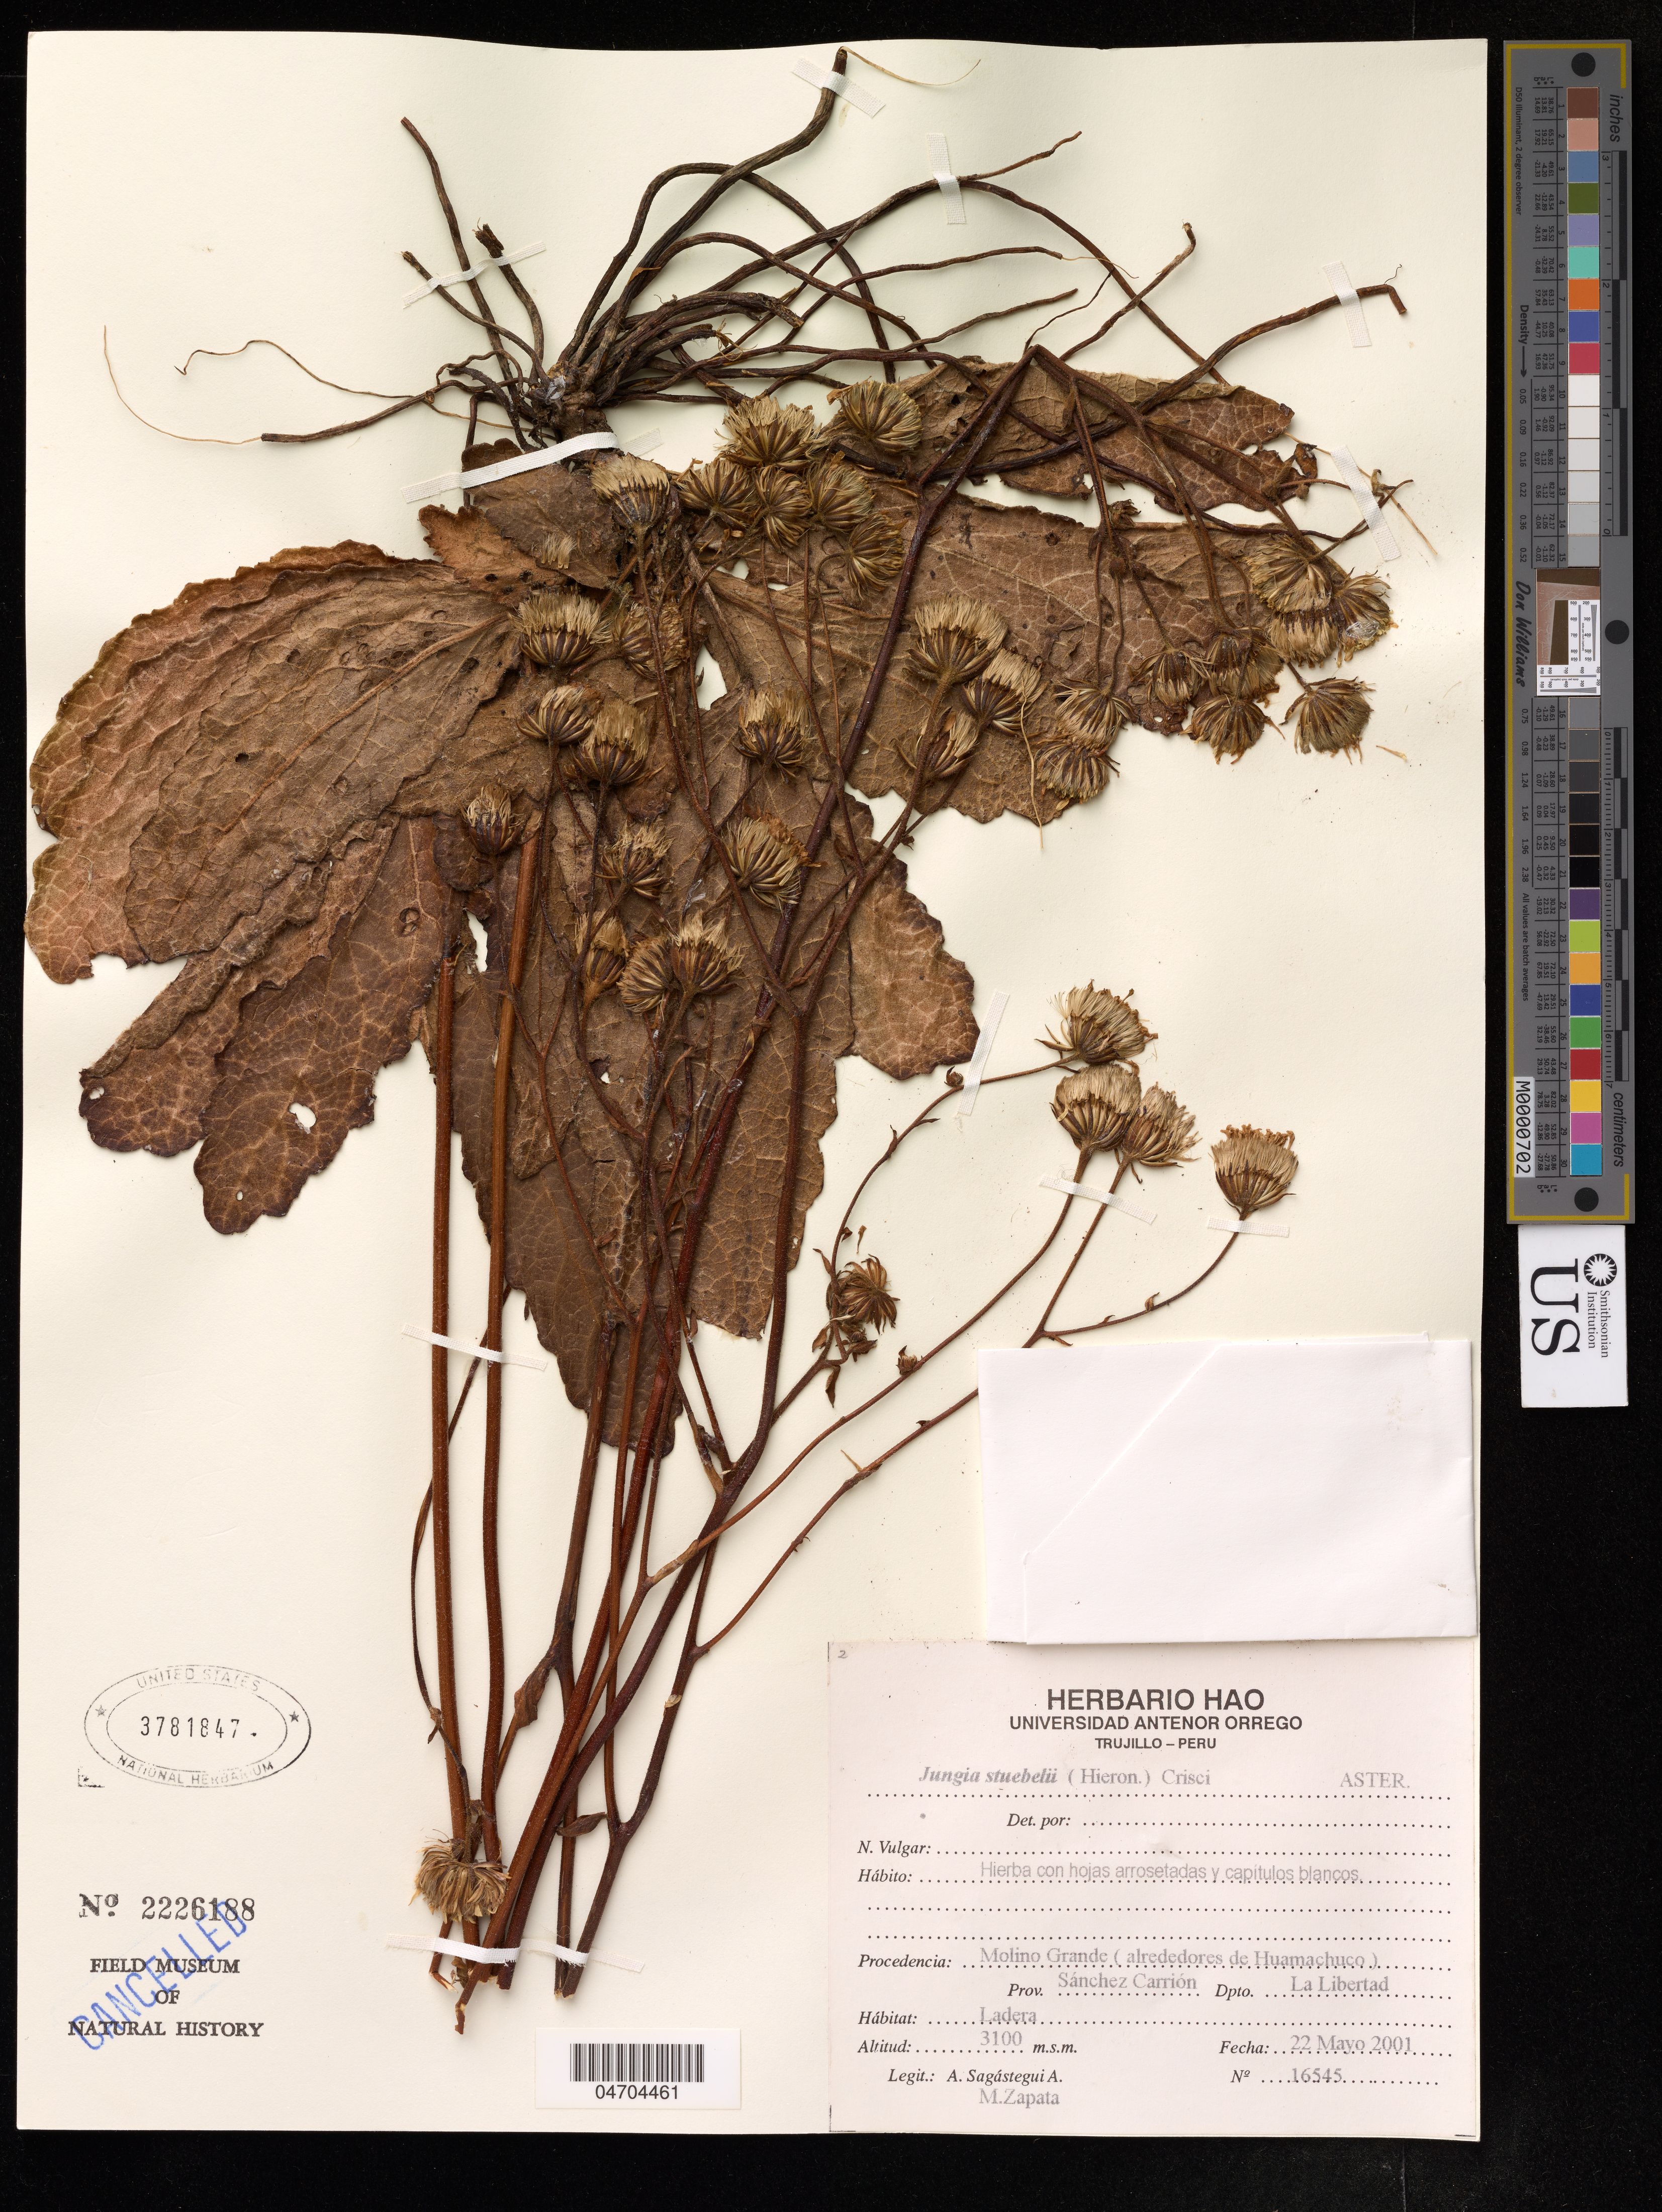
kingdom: Plantae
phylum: Tracheophyta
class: Magnoliopsida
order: Asterales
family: Asteraceae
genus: Jungia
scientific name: Jungia stuebelli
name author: (Hieron.) Crisci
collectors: A. Sagastegui & M. Zapata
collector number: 16545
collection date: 2001-05-22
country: Peru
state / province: La Libertad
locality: Molino Grande (alrededores de Huamachuco), Sánchez Carrión.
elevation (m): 3100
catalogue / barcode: US 3781847